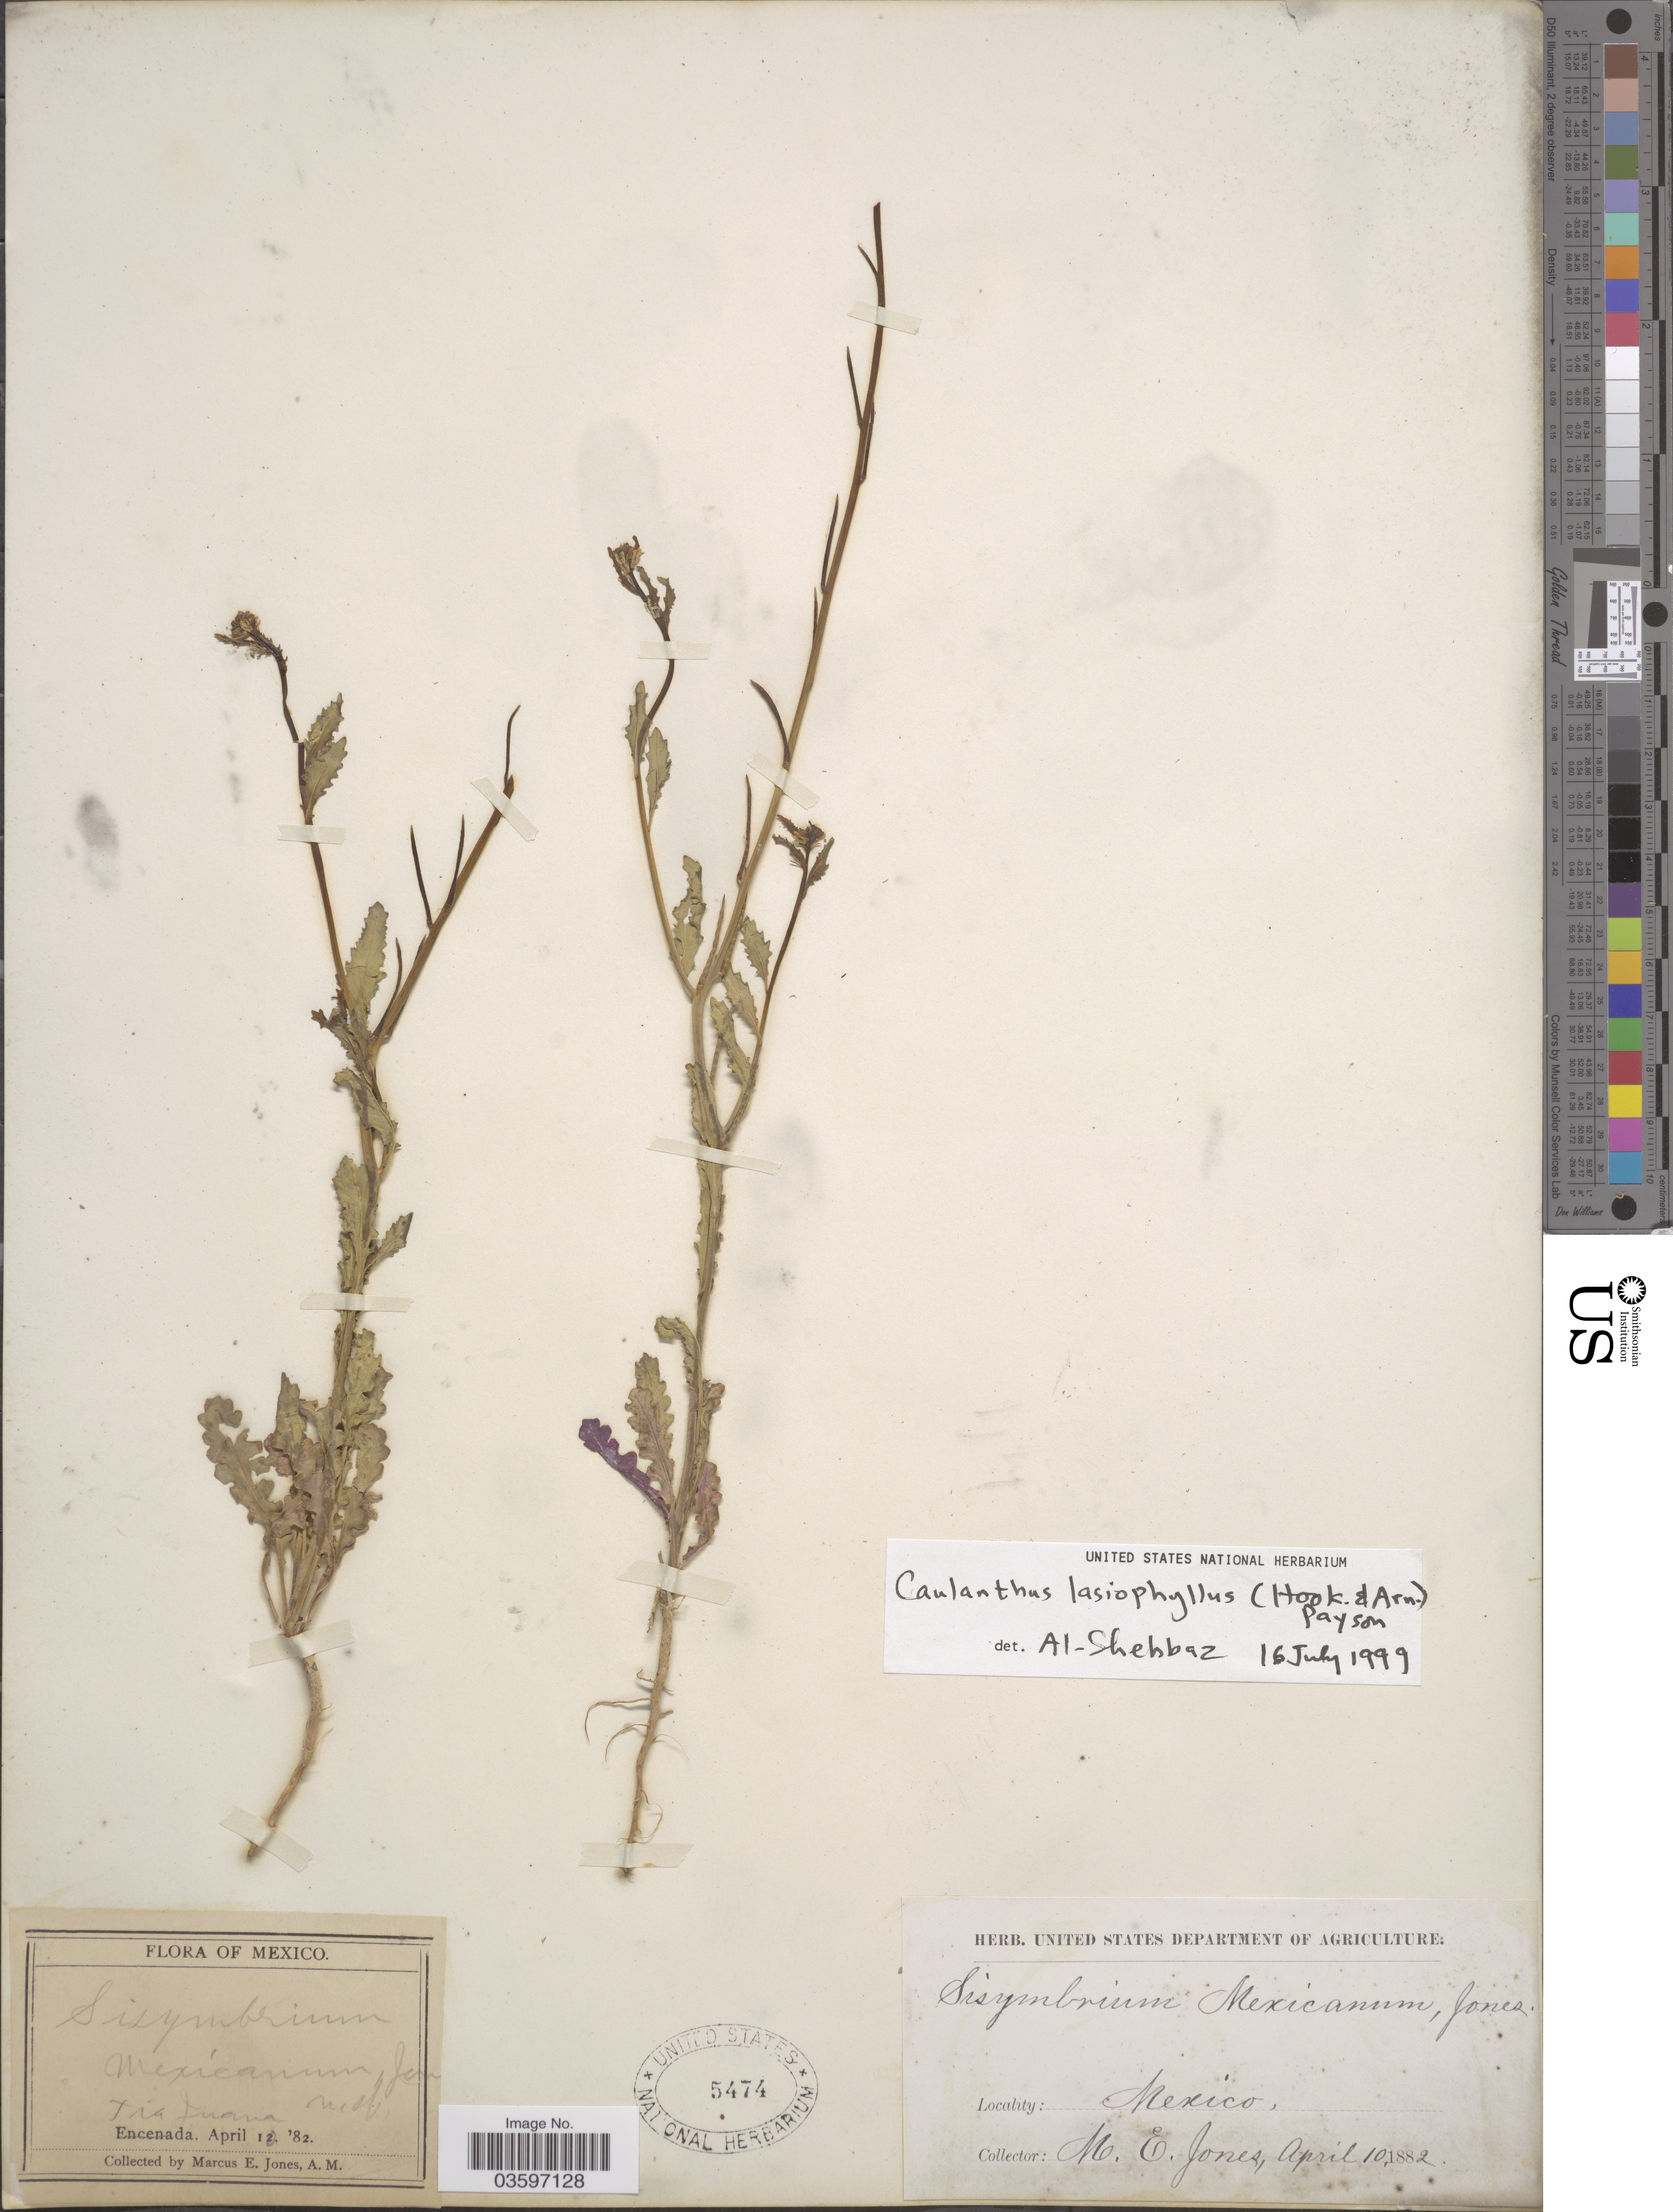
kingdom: Plantae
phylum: Tracheophyta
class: Magnoliopsida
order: Brassicales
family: Brassicaceae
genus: Caulanthus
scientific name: Caulanthus lasiophyllus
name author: (Hook. & Arn.) Payson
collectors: M. E. Jones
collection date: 1882-04-10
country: Mexico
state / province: México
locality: Tia Juana.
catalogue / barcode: US 5474